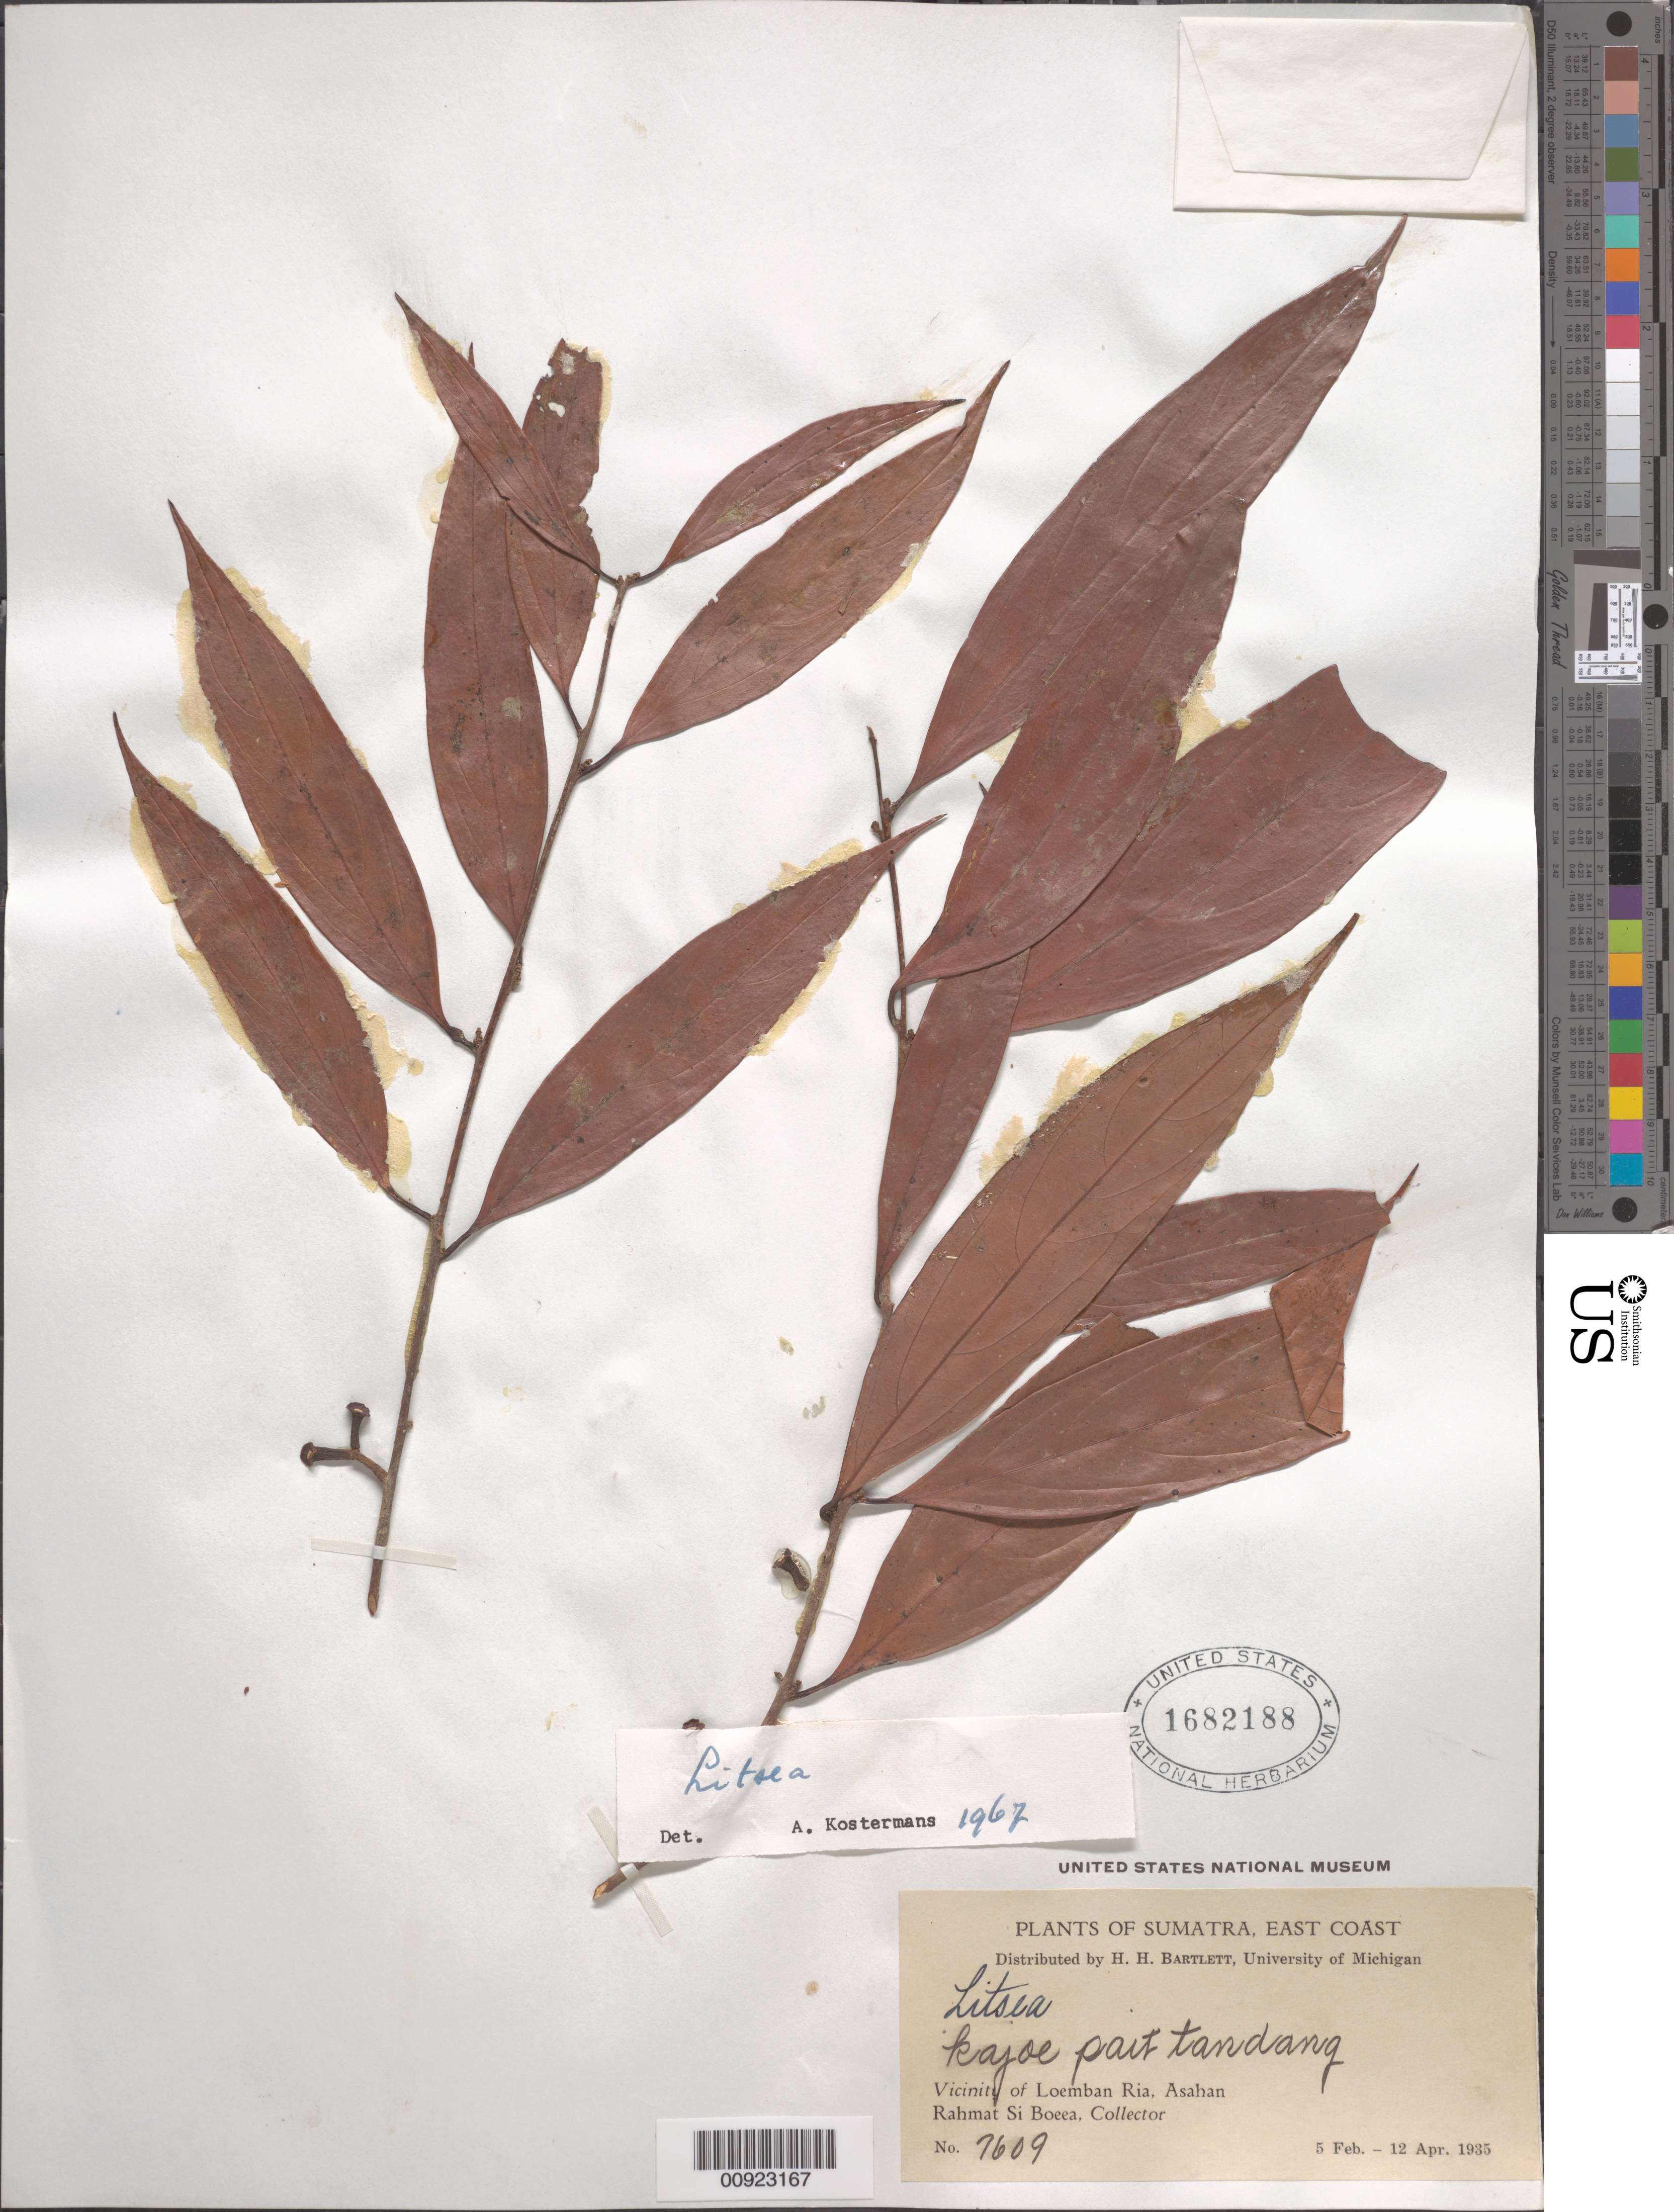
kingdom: Plantae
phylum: Tracheophyta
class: Magnoliopsida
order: Laurales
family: Lauraceae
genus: Litsea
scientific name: Litsea sp.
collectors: Rahmat Si Boeea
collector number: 7609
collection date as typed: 05 Apr 1935 to 12 Apr 1935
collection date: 1935-04-05/1935-04-12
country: Indonesia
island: Sumatra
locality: Loemban Ria, Asahan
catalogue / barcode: US 1682188